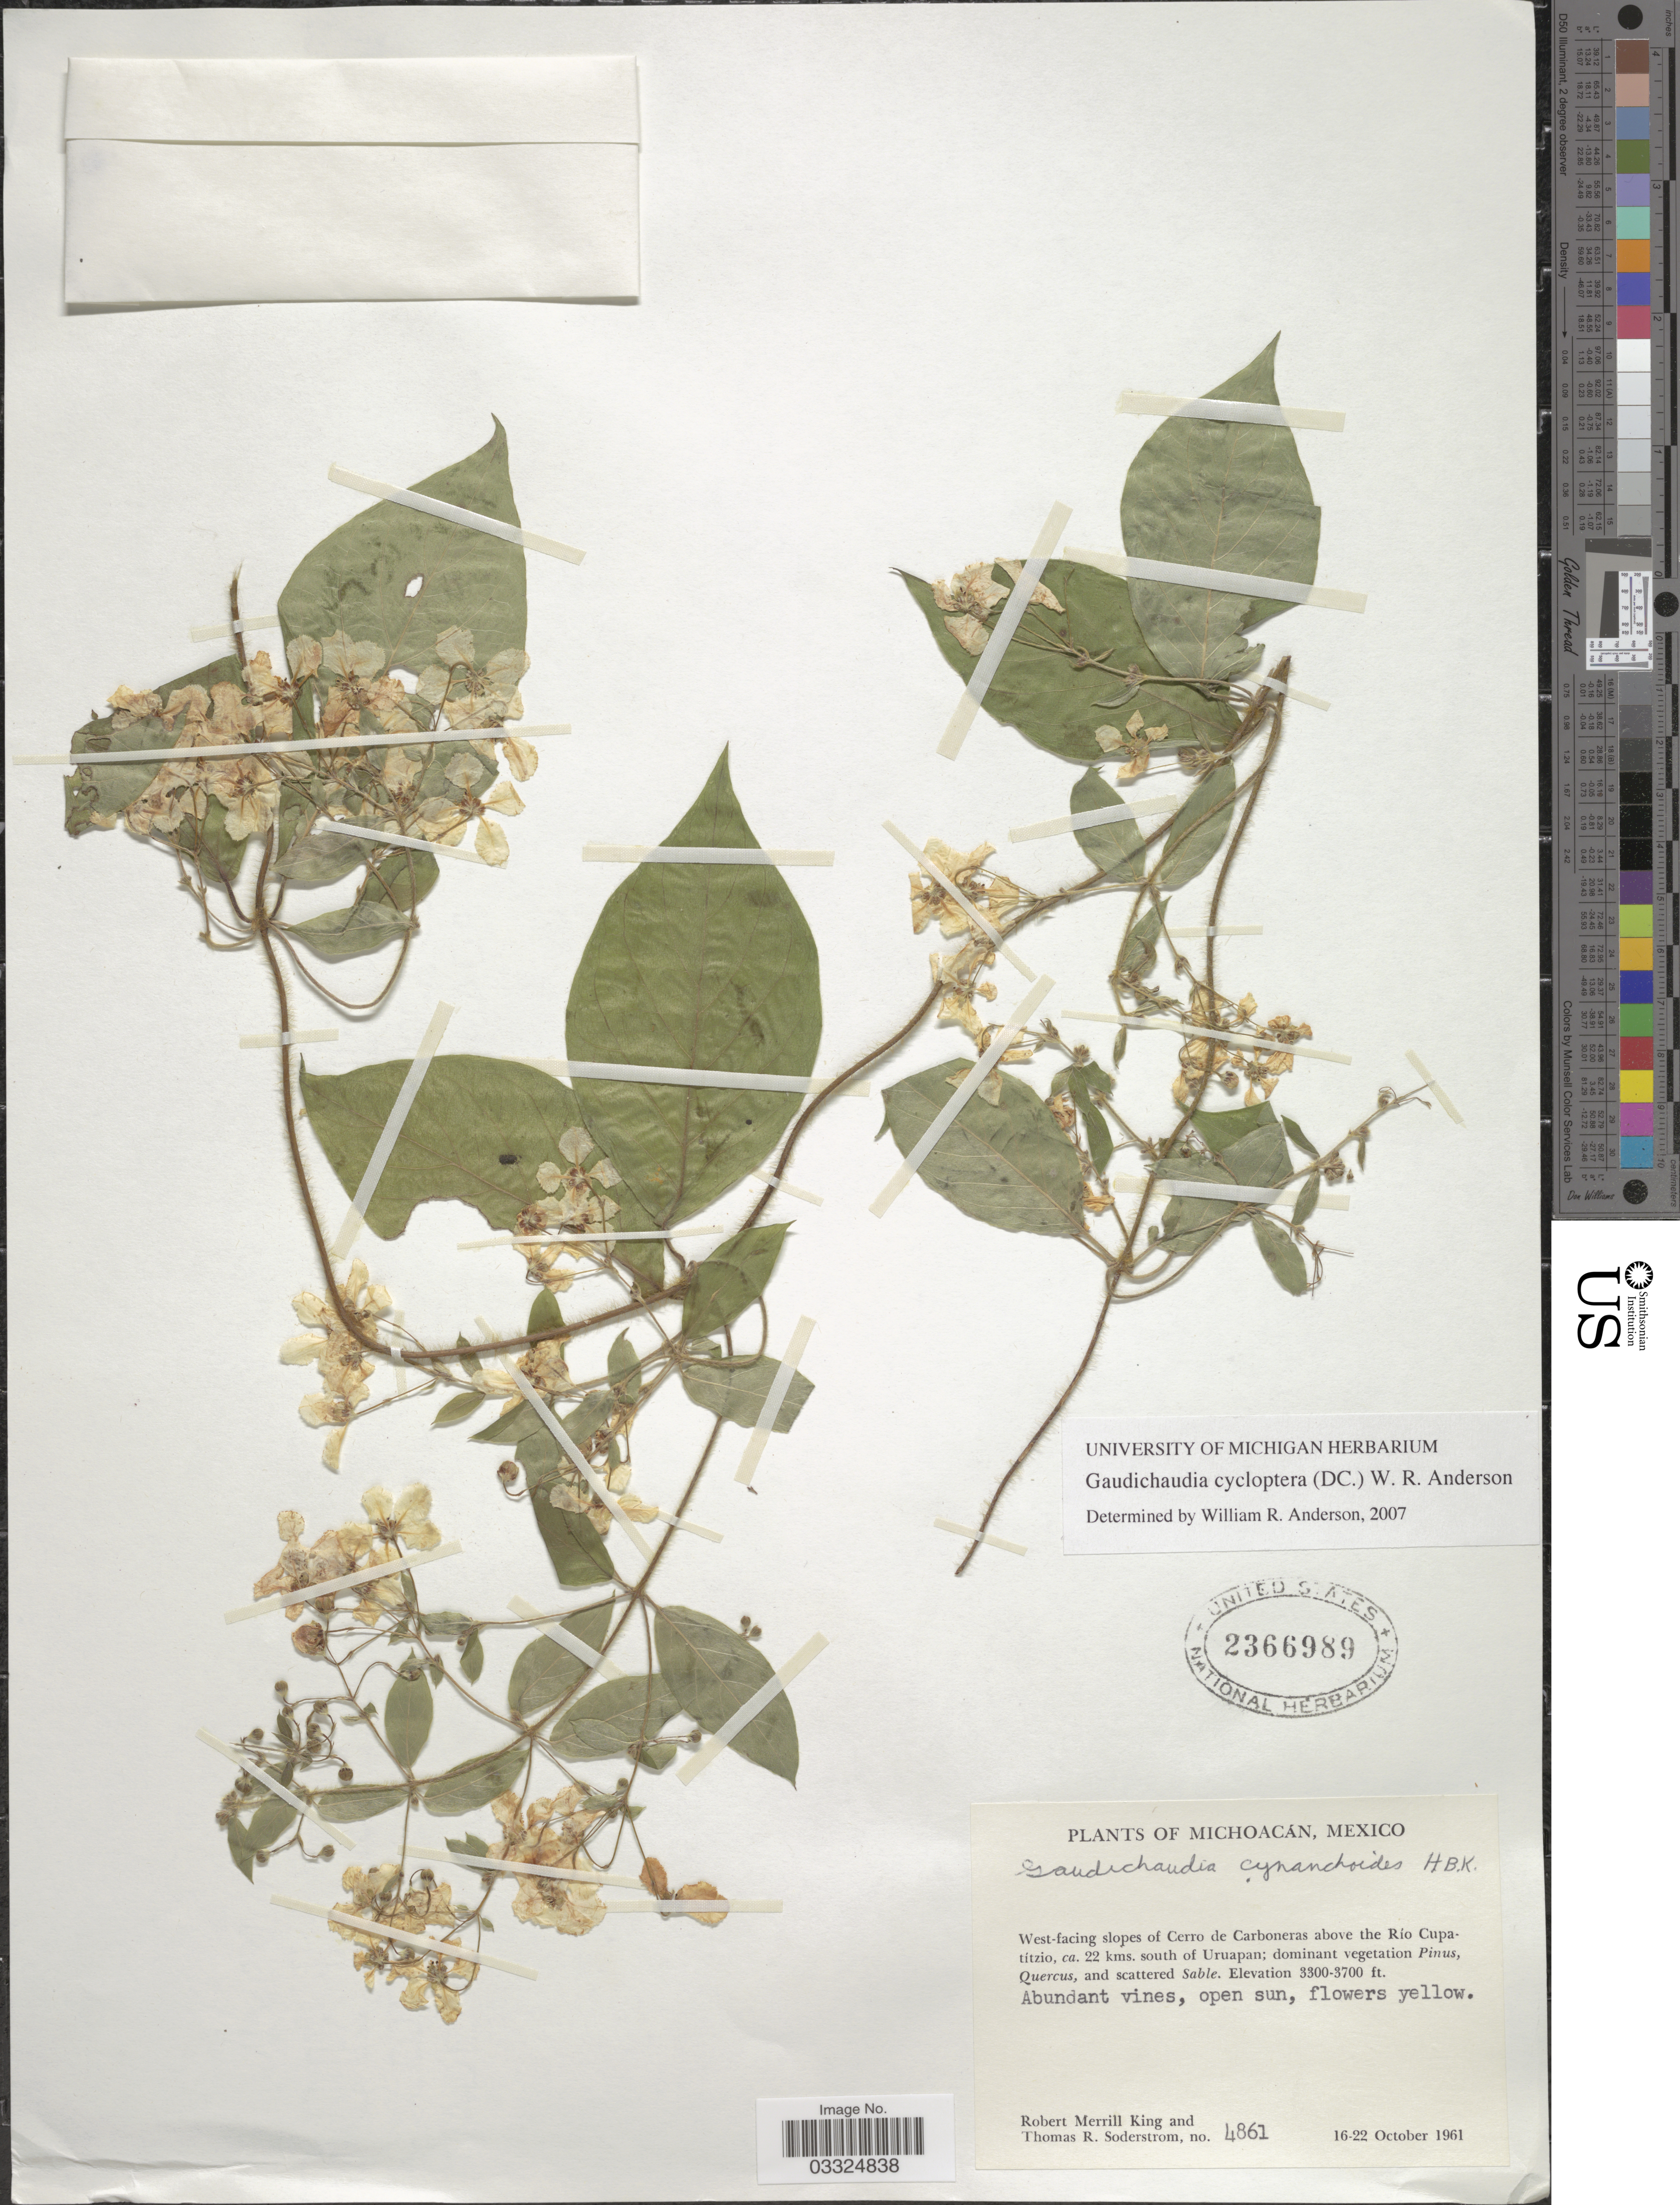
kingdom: Plantae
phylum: Tracheophyta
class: Magnoliopsida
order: Malpighiales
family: Malpighiaceae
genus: Gaudichaudia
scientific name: Gaudichaudia cycloptera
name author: (Moc. & Sessé ex DC.) W.R. Anderson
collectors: R. M. King & T. R. Soderstrom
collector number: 4861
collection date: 1961-10-16/1961-10-22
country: Mexico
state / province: Michoacán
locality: West-facing slopes of Cerro de Carboneras above the Río Cupatizio, ca. 22 kms. south of Uruapan.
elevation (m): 1006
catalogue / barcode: US 2366989